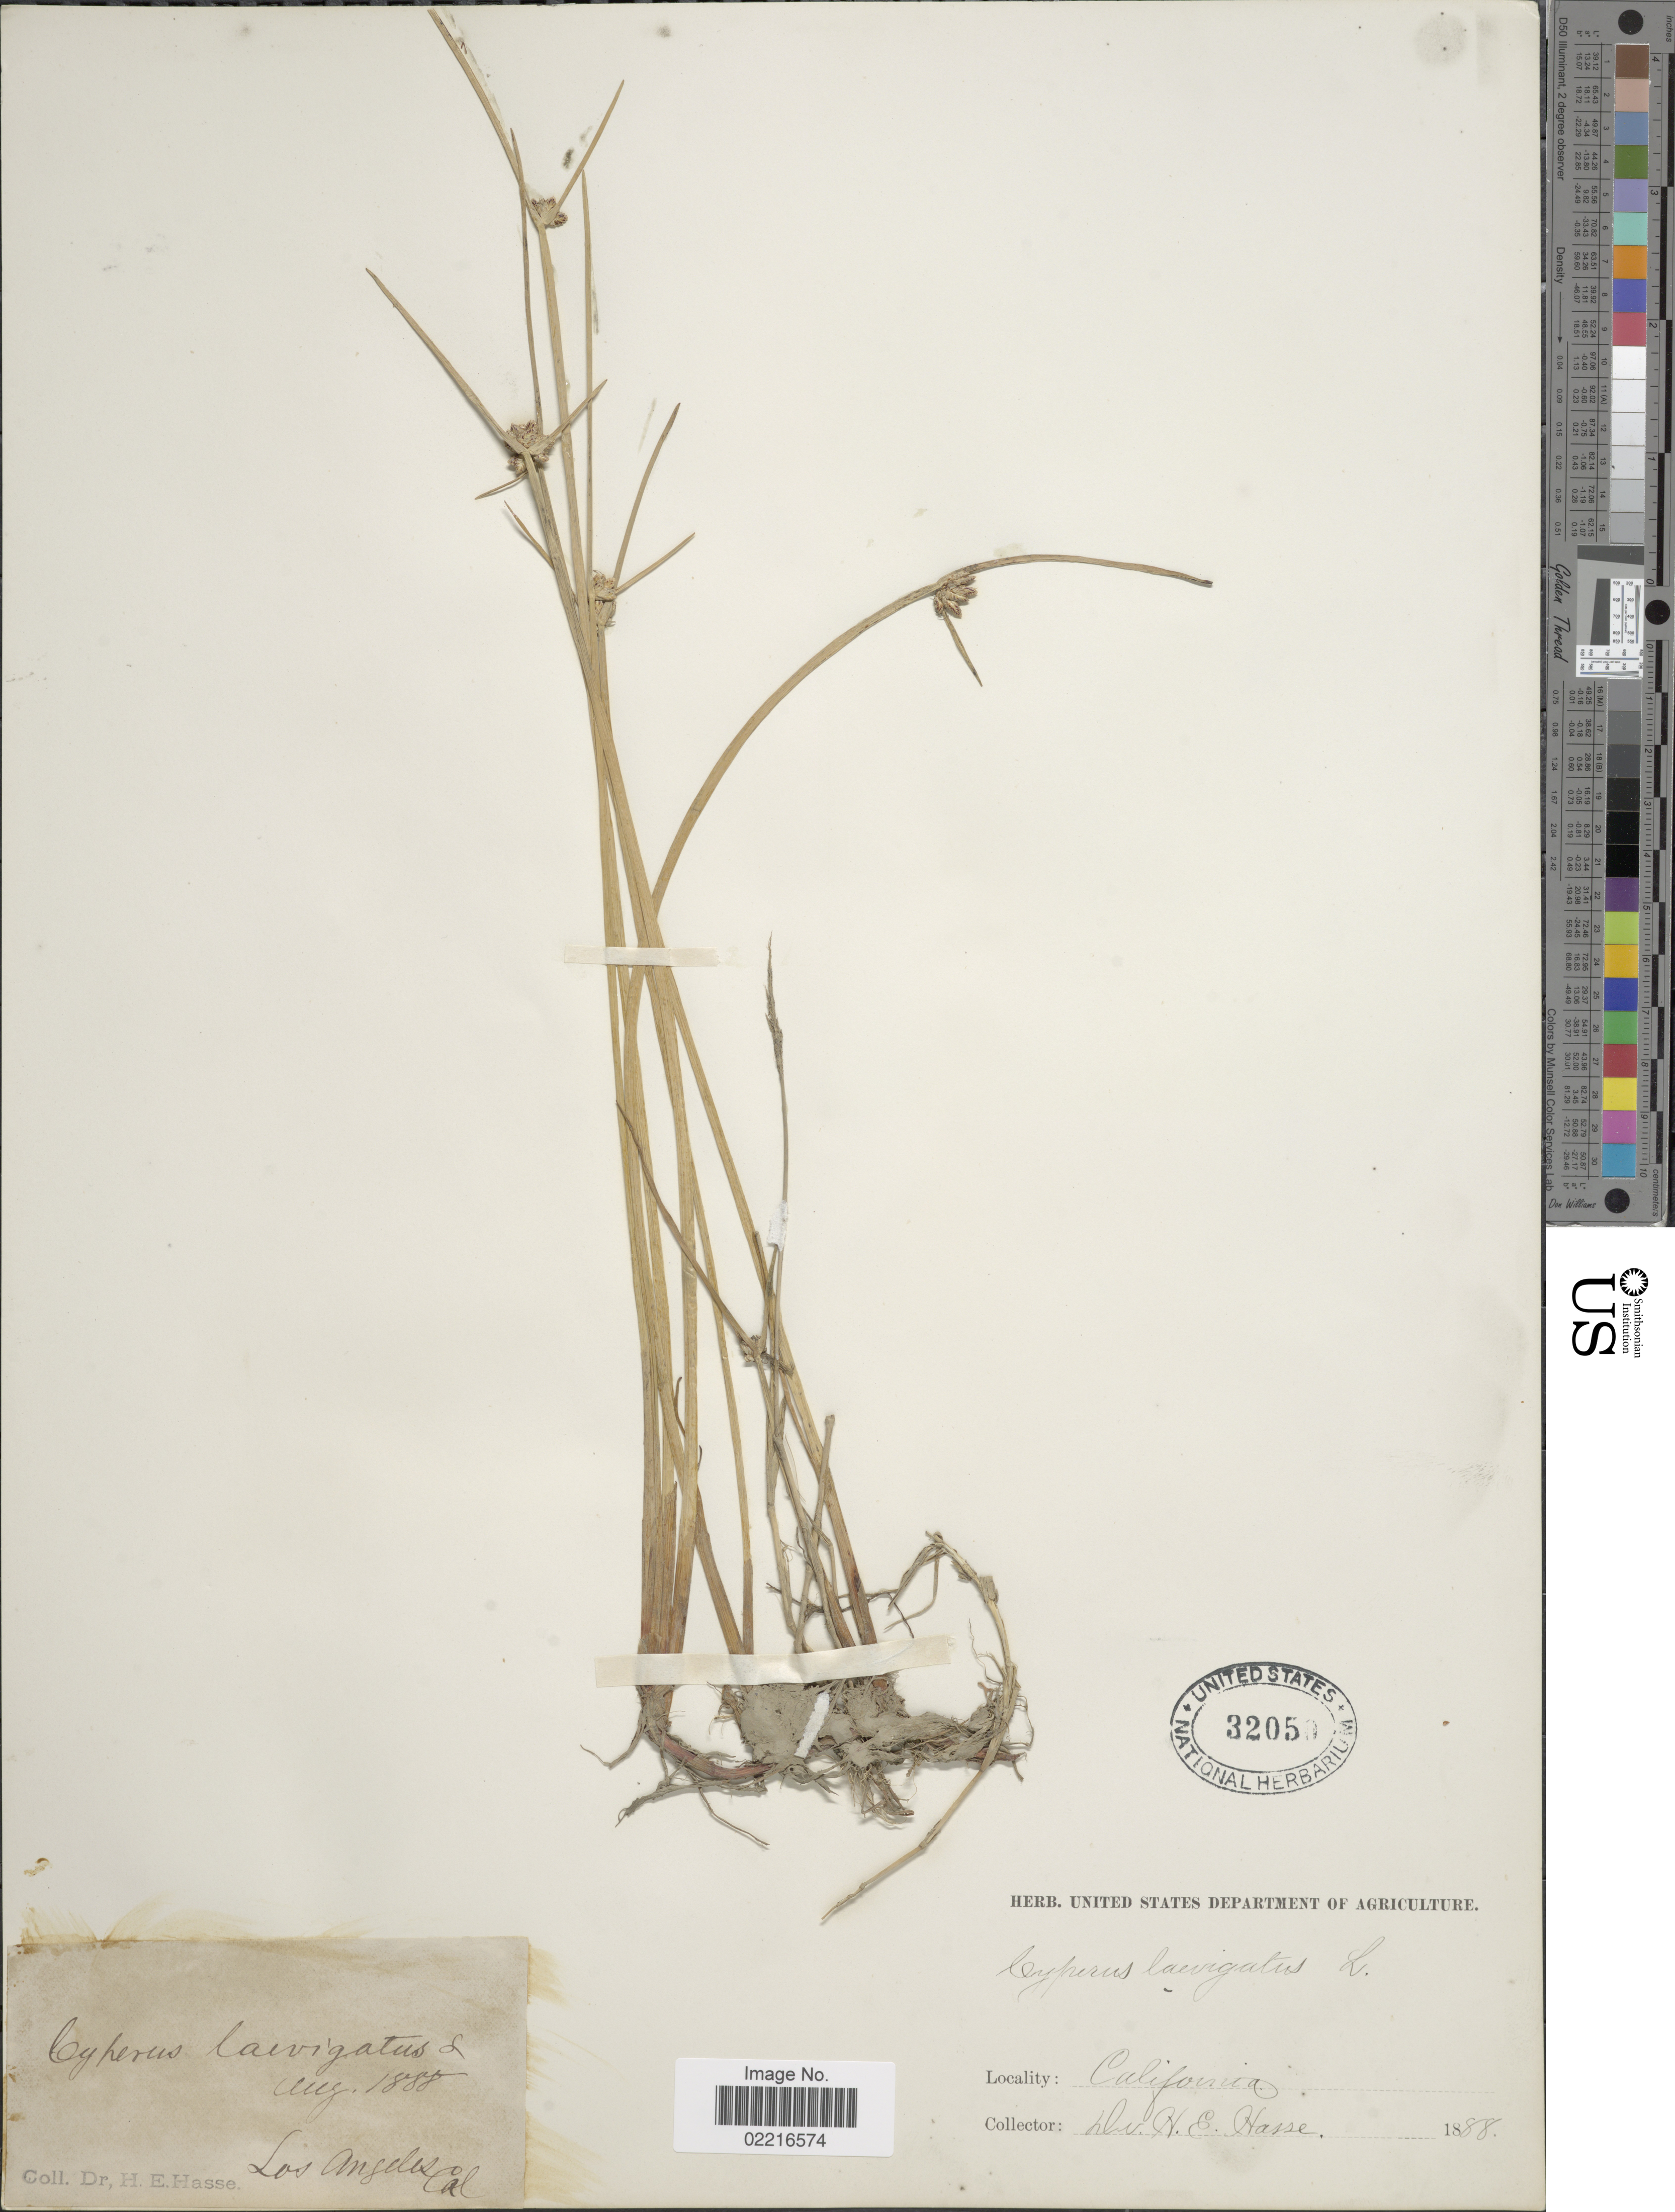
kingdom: Plantae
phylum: Tracheophyta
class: Liliopsida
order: Poales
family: Cyperaceae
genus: Cyperus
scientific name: Cyperus laevigatus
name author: L.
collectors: H. E. Hasse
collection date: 1888-08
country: United States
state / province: California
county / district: Los Angeles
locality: Los Angeles, Cal.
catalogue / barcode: US 32050